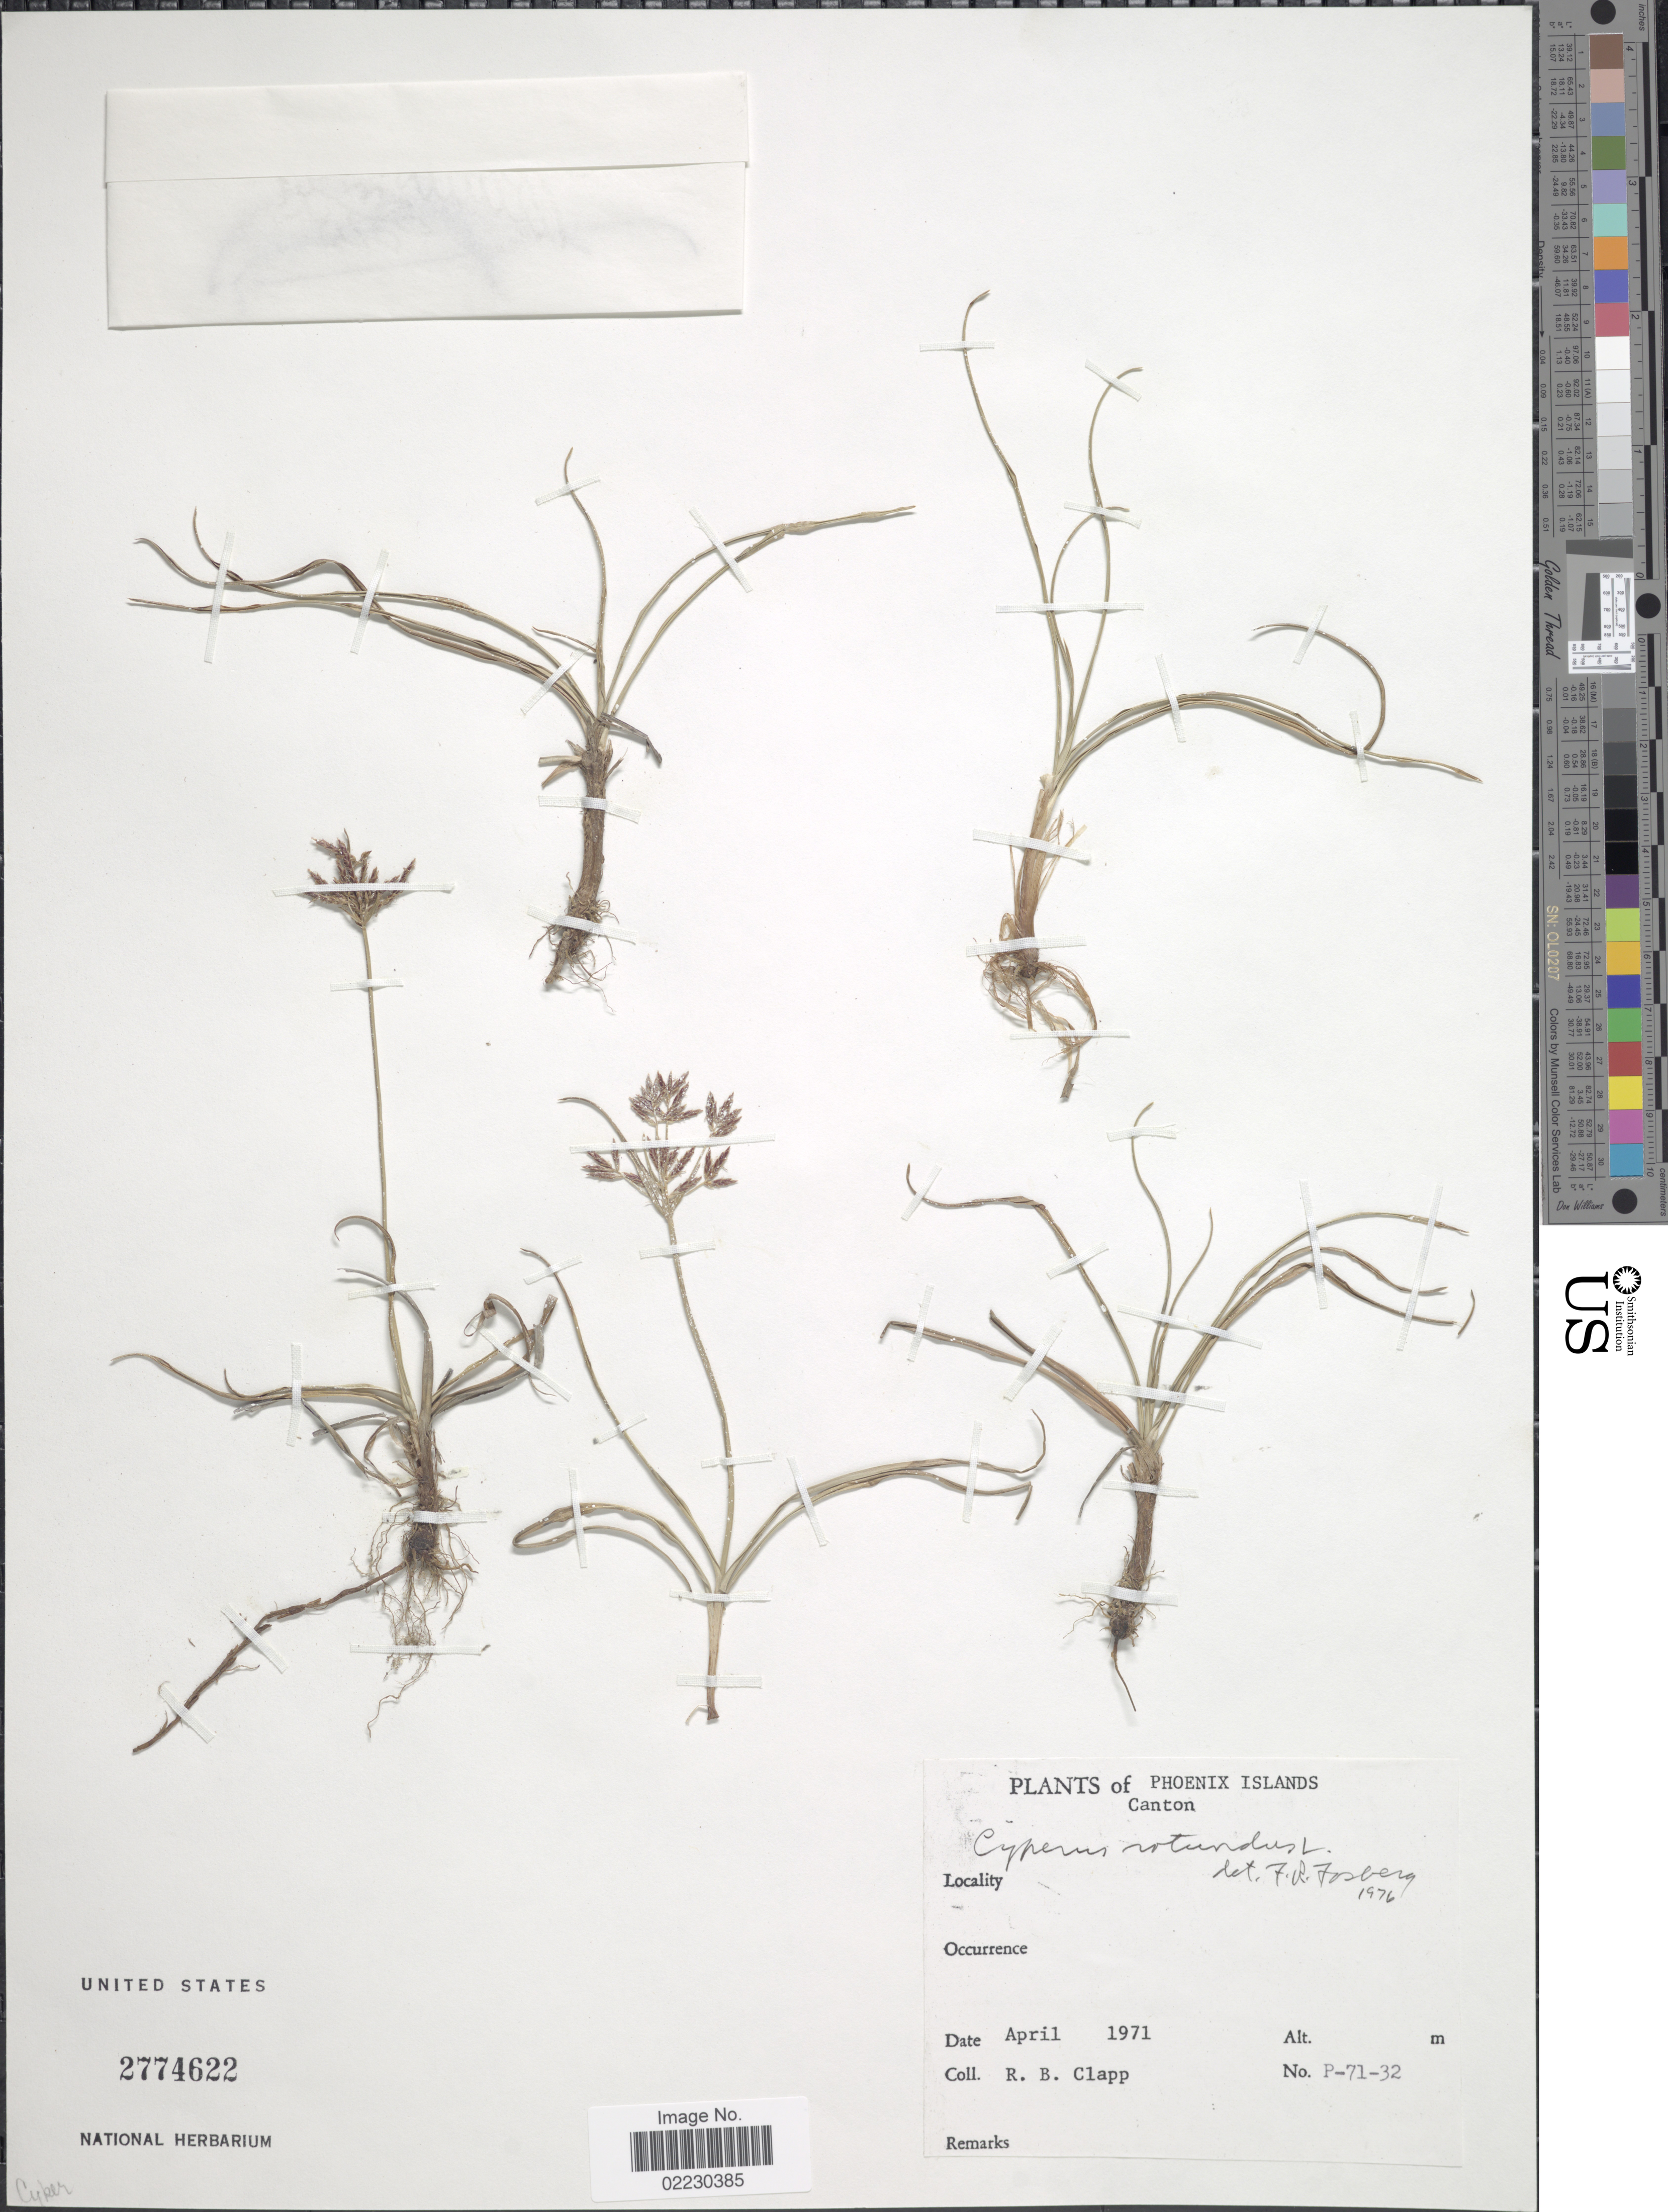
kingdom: Plantae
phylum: Tracheophyta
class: Liliopsida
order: Poales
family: Cyperaceae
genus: Cyperus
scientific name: Cyperus rotundus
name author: L.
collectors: R. B. Clapp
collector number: P-71-32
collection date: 1971-04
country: Kiribati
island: Kanton [Canton] Atoll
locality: Phoenix Islands, Canton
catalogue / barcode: US 2774622